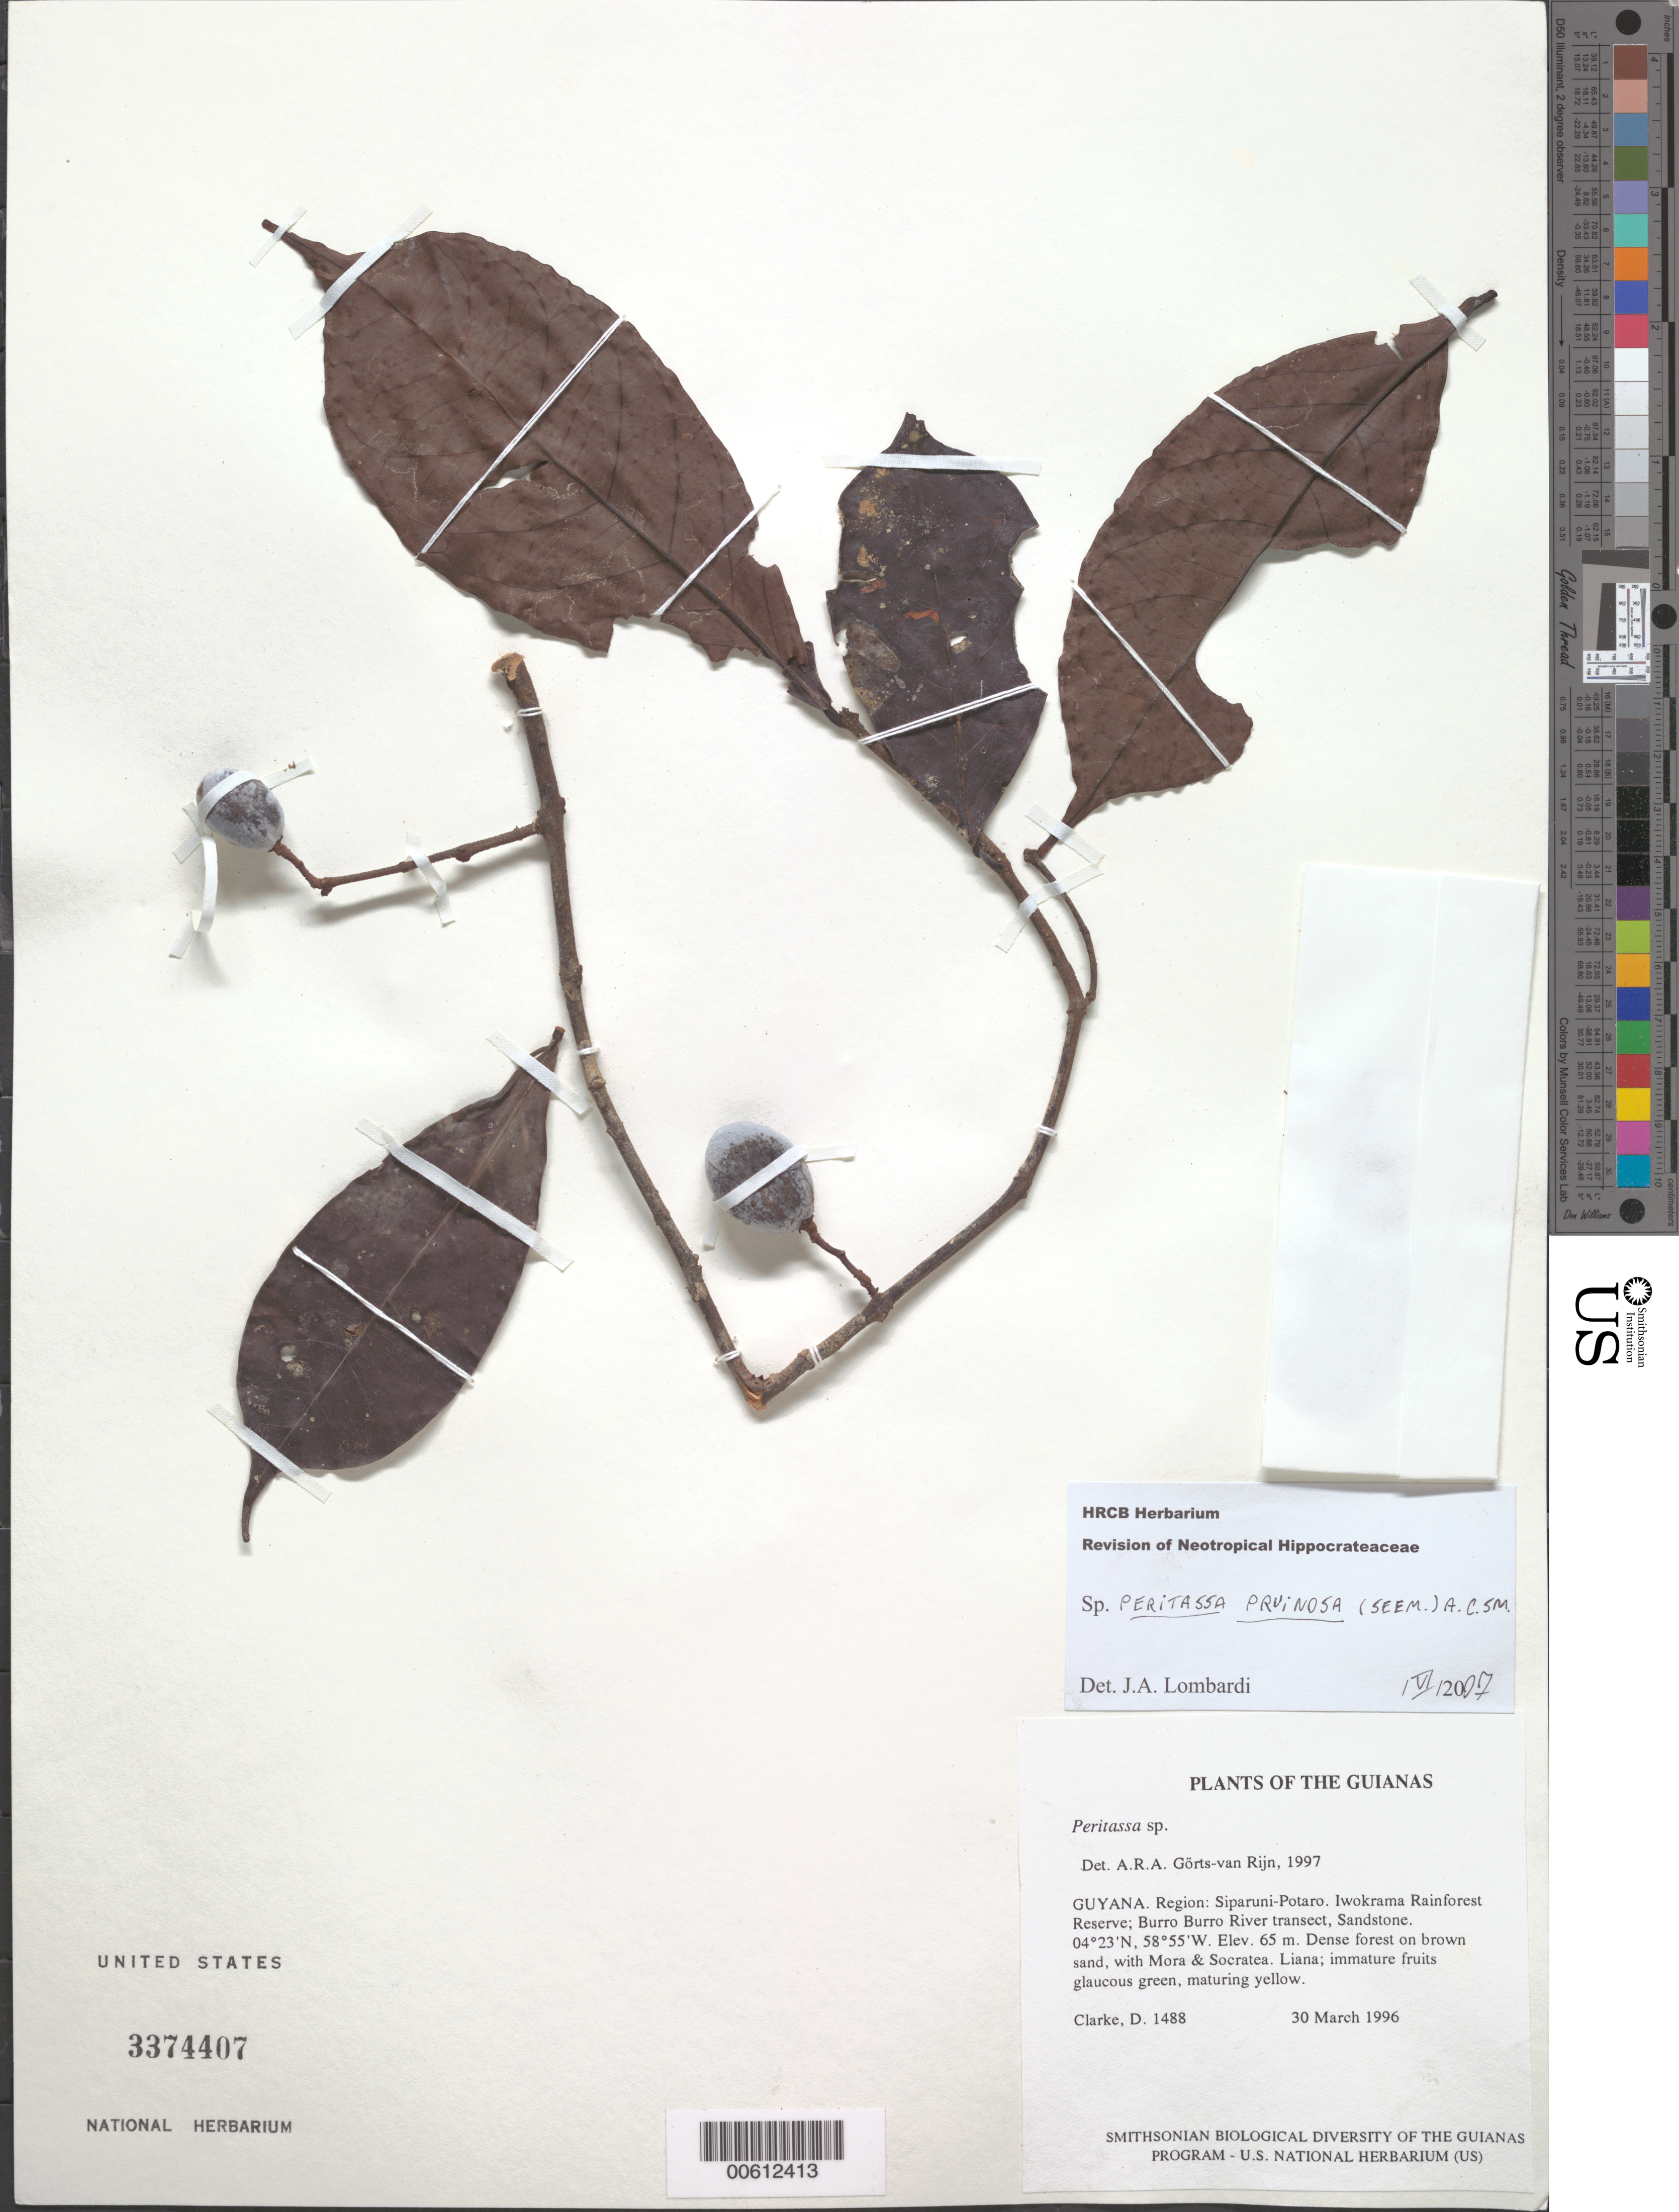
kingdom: Plantae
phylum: Tracheophyta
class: Magnoliopsida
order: Celastrales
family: Celastraceae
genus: Peritassa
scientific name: Peritassa pruinosa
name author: (Seem.) A.C. Sm.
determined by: Lombardi, Julio A.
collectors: H. D. Clarke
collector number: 1488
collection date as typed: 30 March 1996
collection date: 1996-03-30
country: Guyana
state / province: Potaro-Siparuni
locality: Iwokrama Rainforest Reserve; Burro Burro River transect, Sandstone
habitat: Dense forest on brown sand, with Mora & Socratea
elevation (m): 65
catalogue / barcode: US 3374407